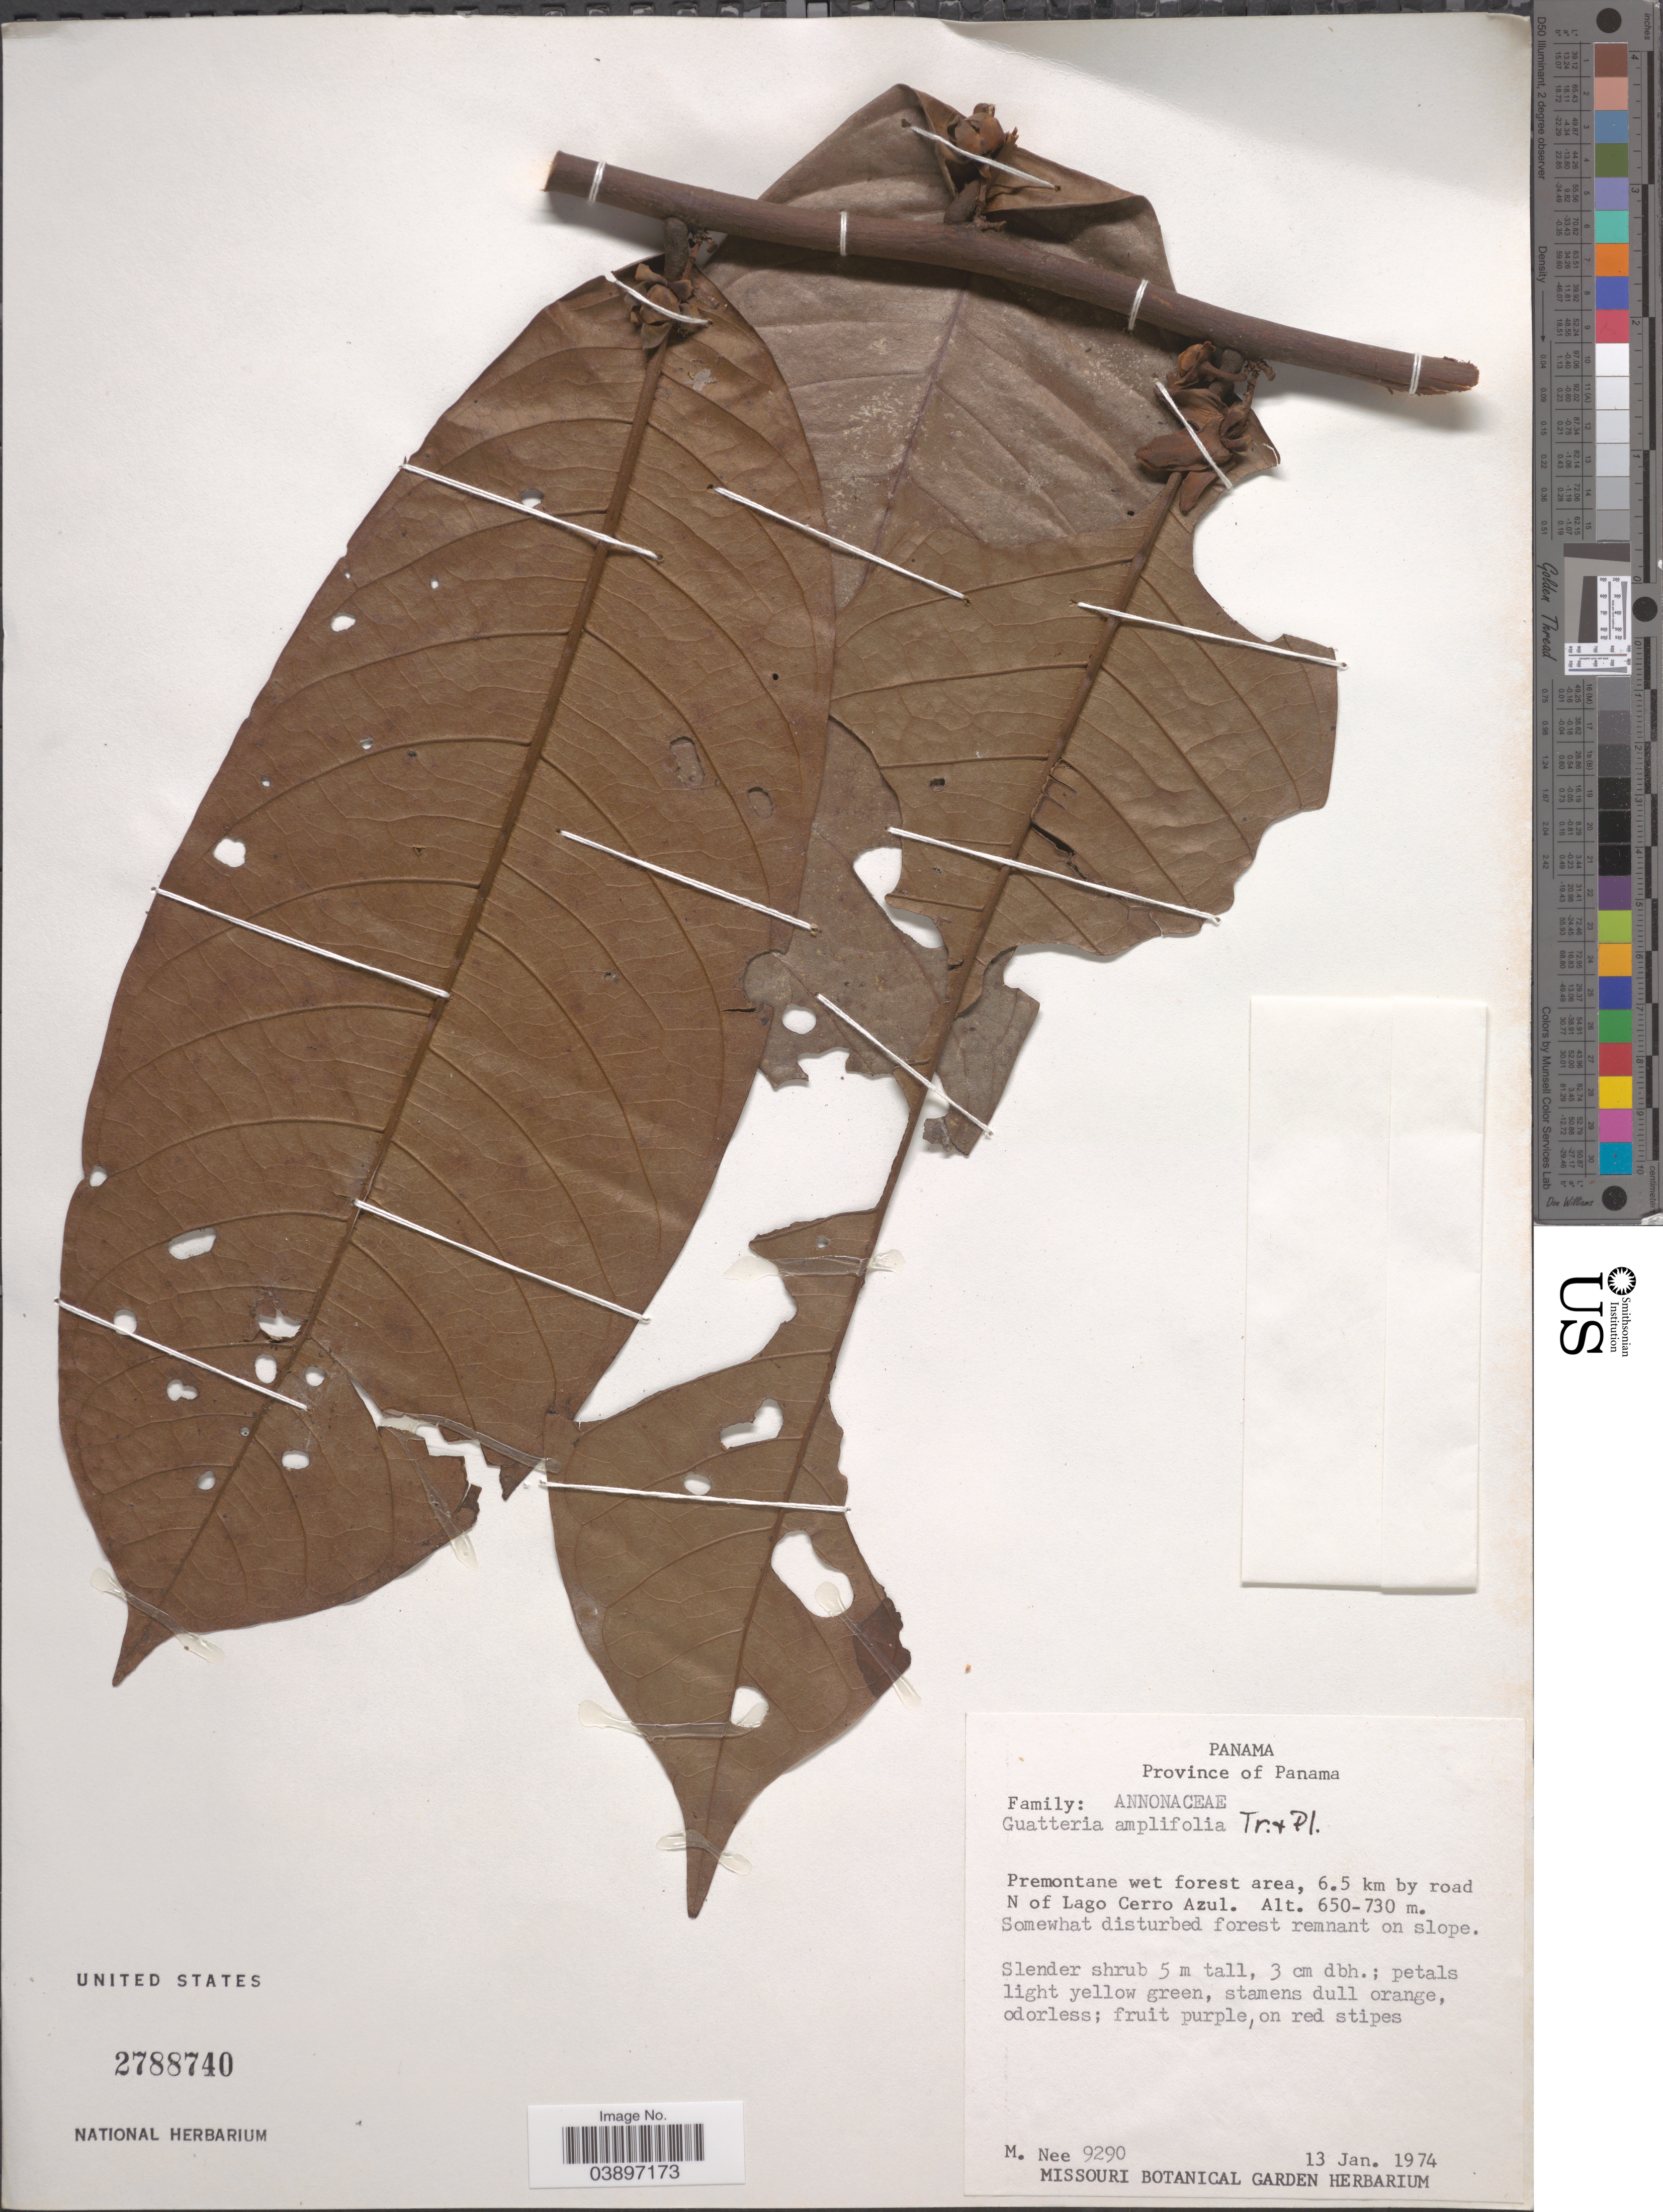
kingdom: Plantae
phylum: Tracheophyta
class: Magnoliopsida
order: Magnoliales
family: Annonaceae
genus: Guatteria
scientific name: Guatteria amplifolia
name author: Triana & Planch.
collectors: M. Nee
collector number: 9290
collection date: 1974-01-13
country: Panama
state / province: Panamá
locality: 6.5 km by road N of Lago Cerro Azul.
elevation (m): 650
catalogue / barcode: US 2788740